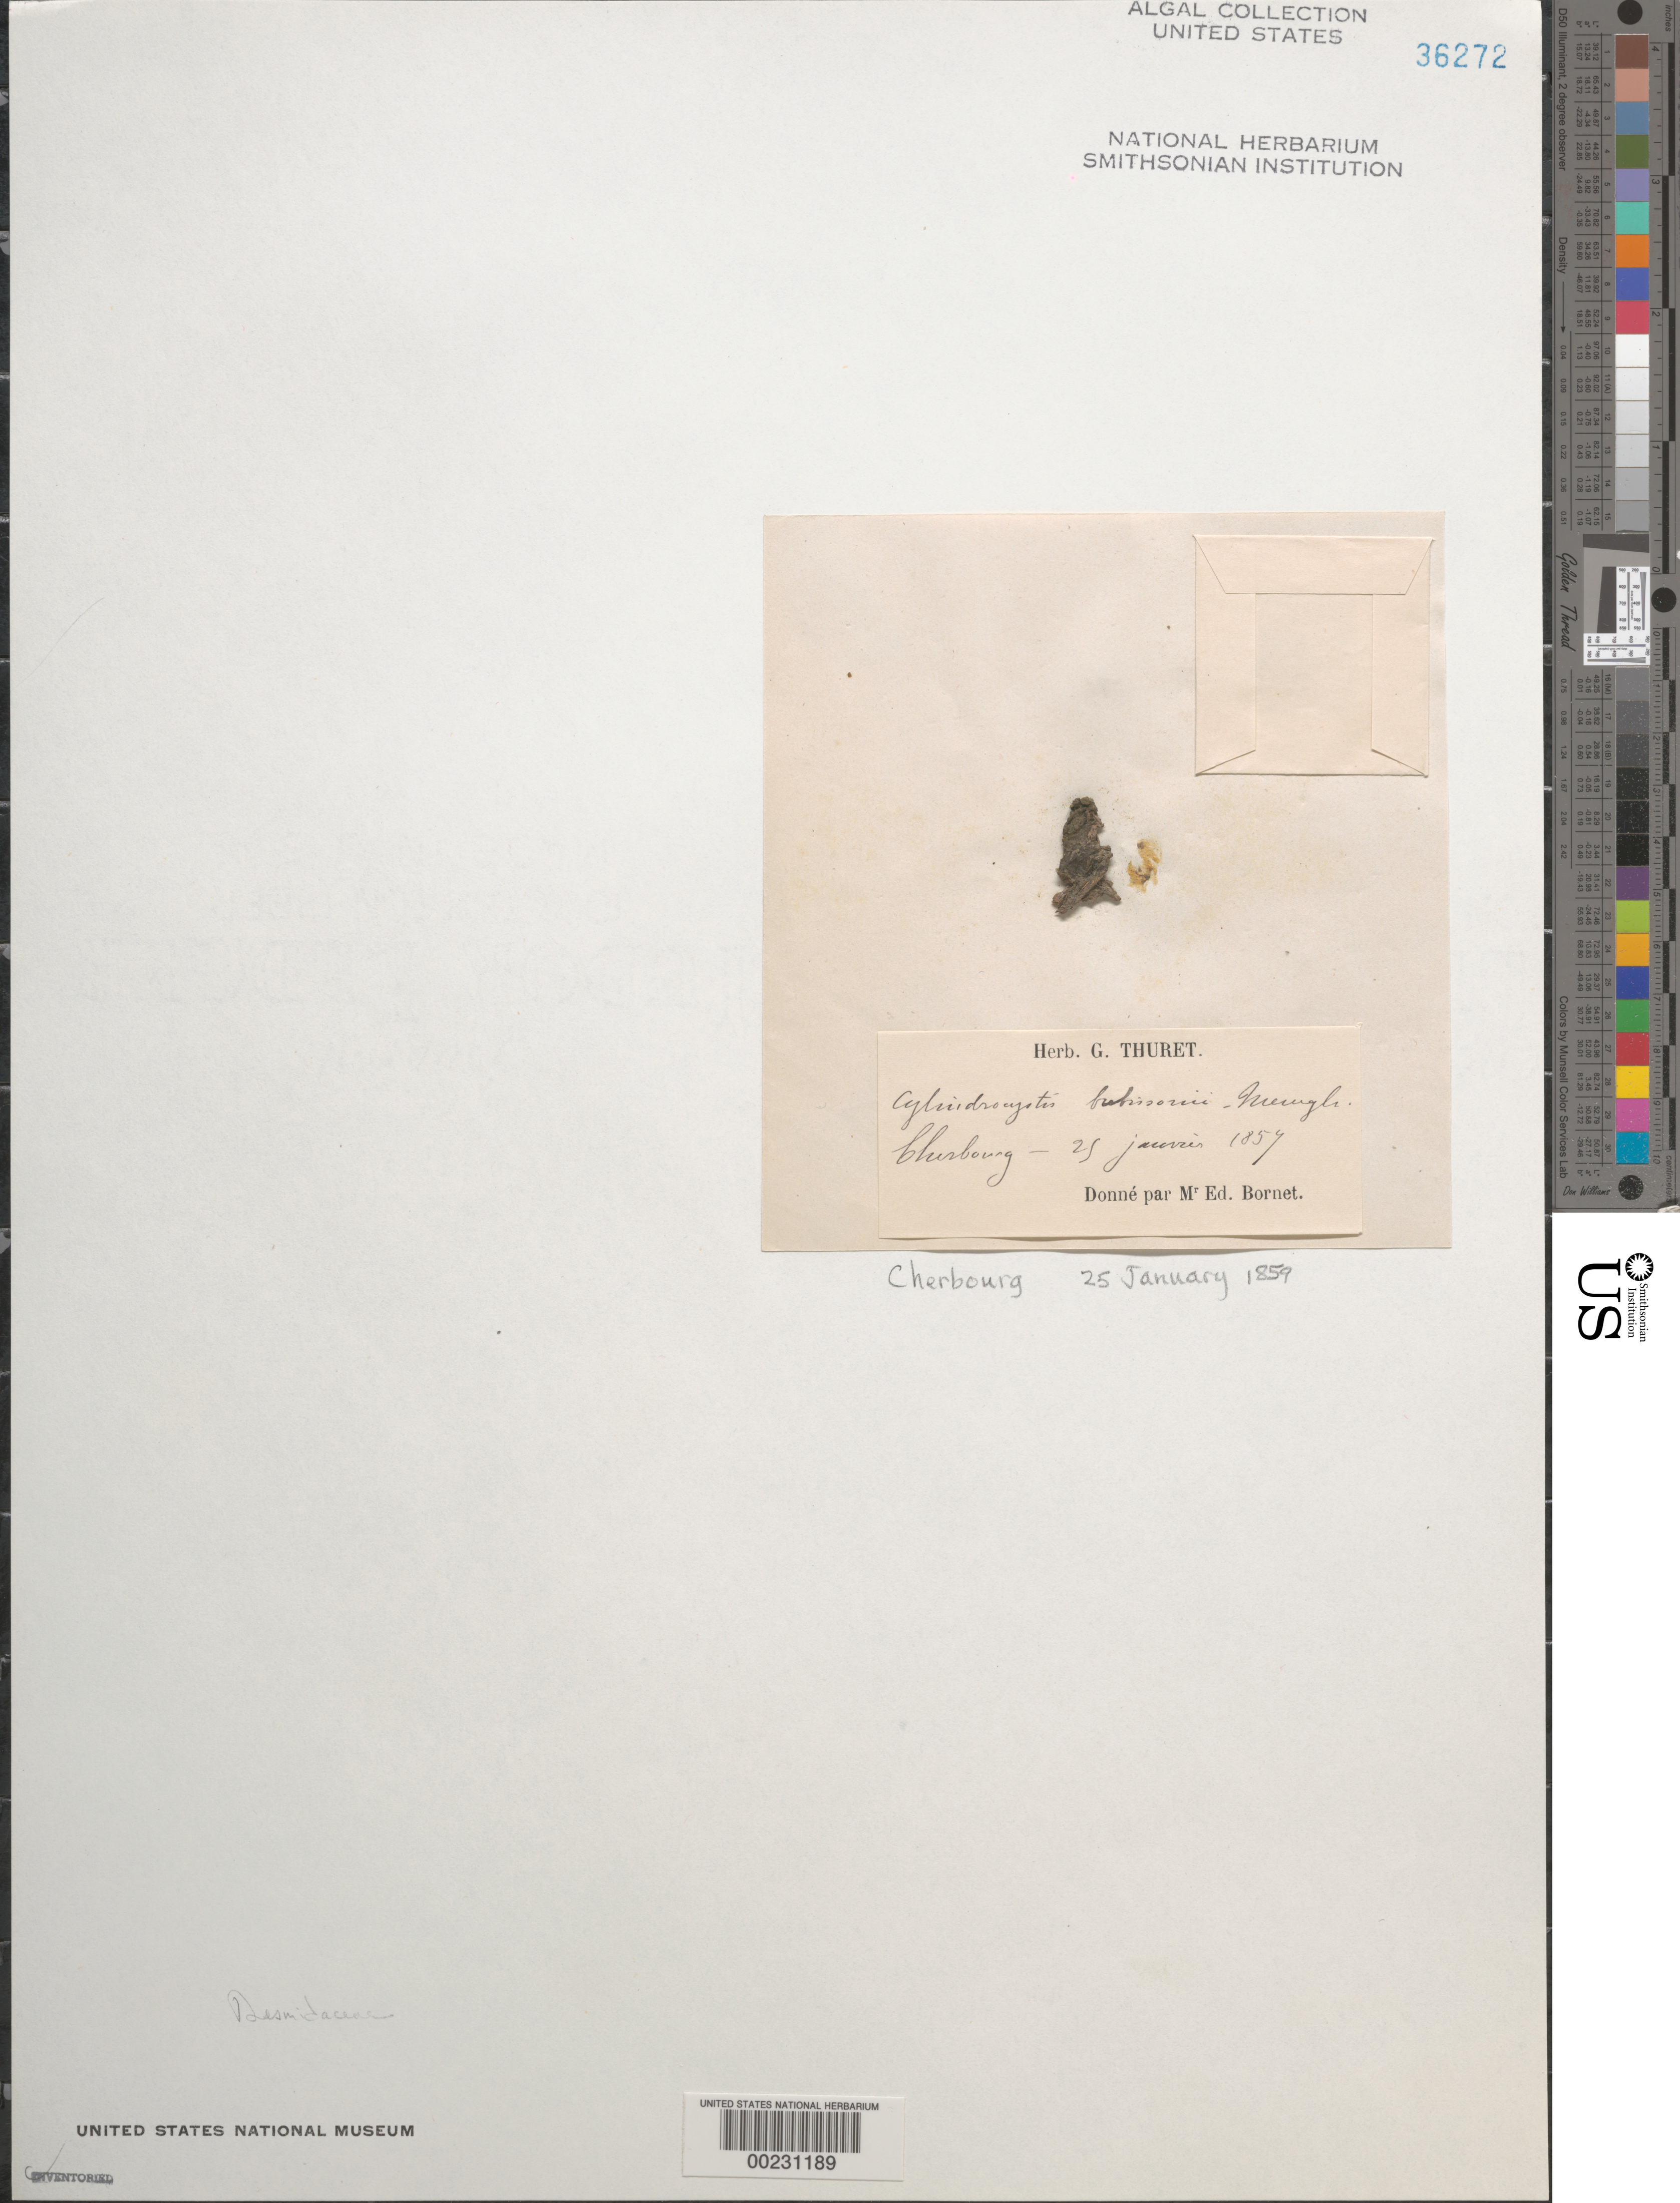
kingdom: Plantae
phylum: Charophyta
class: Zygnematophyceae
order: Zygnematales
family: Mesotaeniaceae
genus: Cylindrocystis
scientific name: Cylindrocystis brebissonii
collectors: Thuret, G. (herbarium)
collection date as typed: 27 Jan 1859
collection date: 1859-01-27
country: France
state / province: Normandie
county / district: Manche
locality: Cherbourg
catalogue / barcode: US 36272